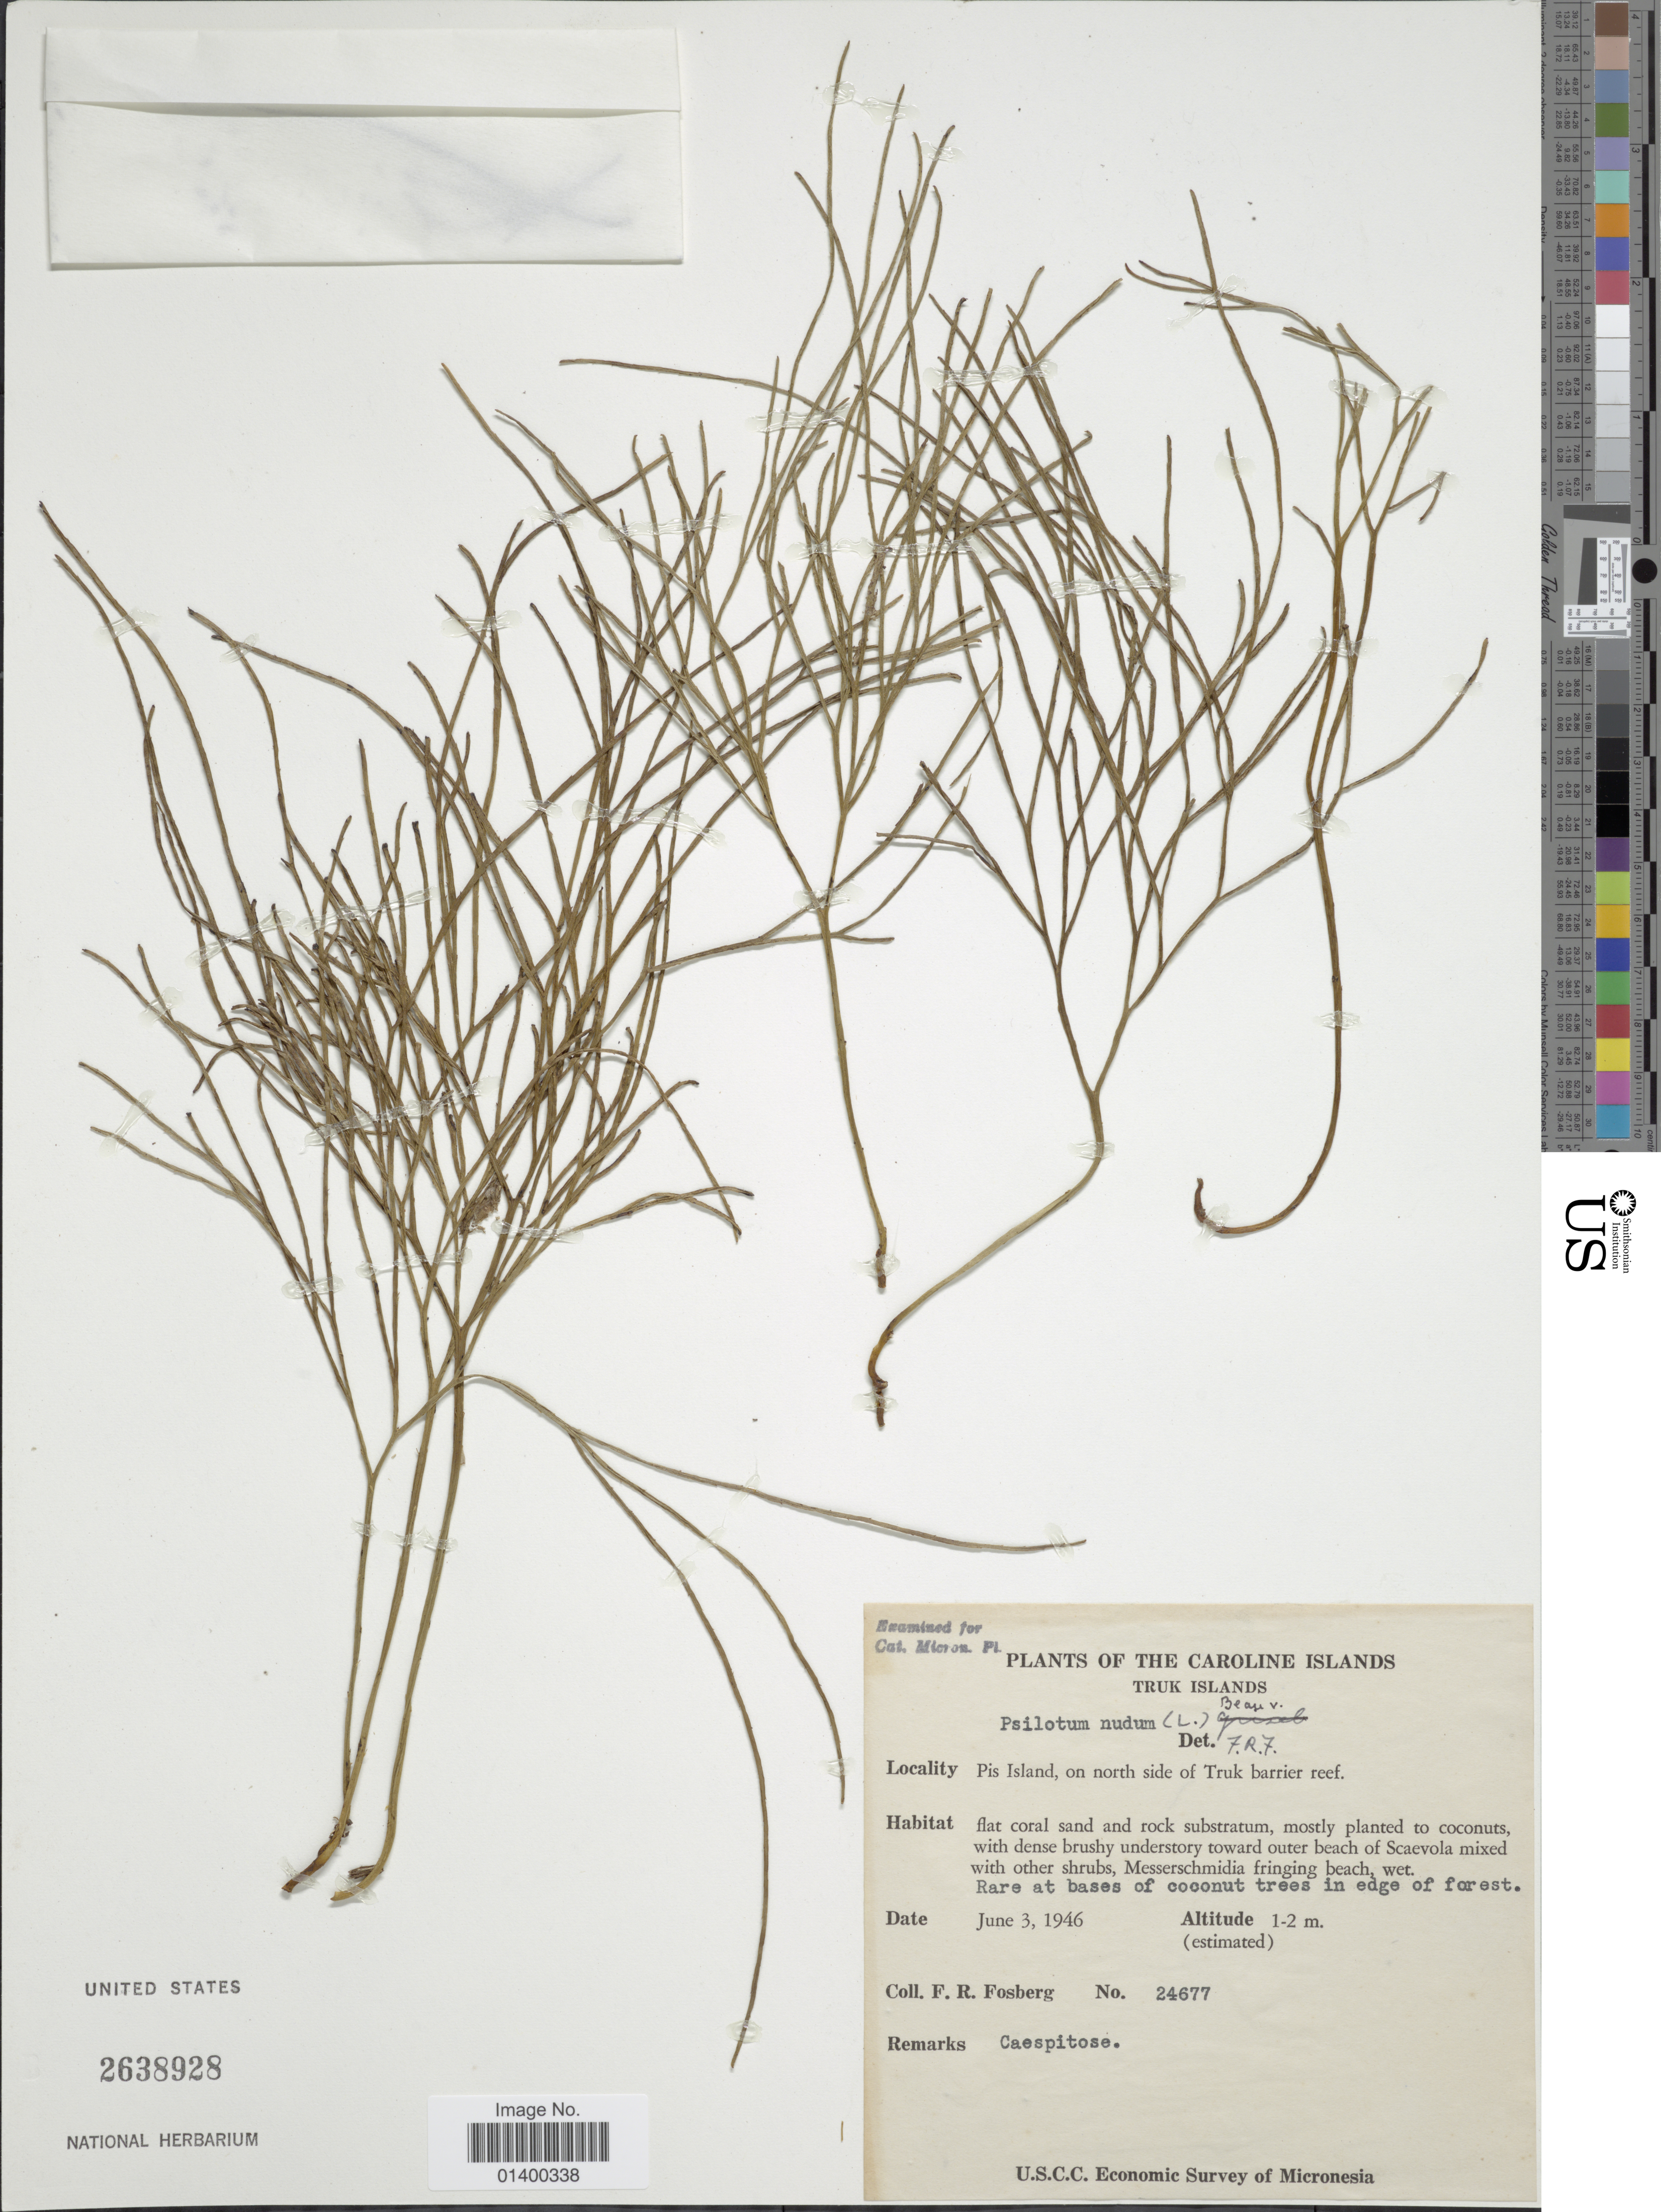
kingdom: Plantae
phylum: Tracheophyta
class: Polypodiopsida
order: Psilotales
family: Psilotaceae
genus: Psilotum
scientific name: Psilotum nudum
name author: (L.) P. Beauv.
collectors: F. R. Fosberg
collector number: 24677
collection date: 1946-06-03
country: Micronesia, Federated States of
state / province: Truk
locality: Caroline Islands, Truk islands, Pis island, on north side of Truk barrier reef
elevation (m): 1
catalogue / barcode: US 2638928